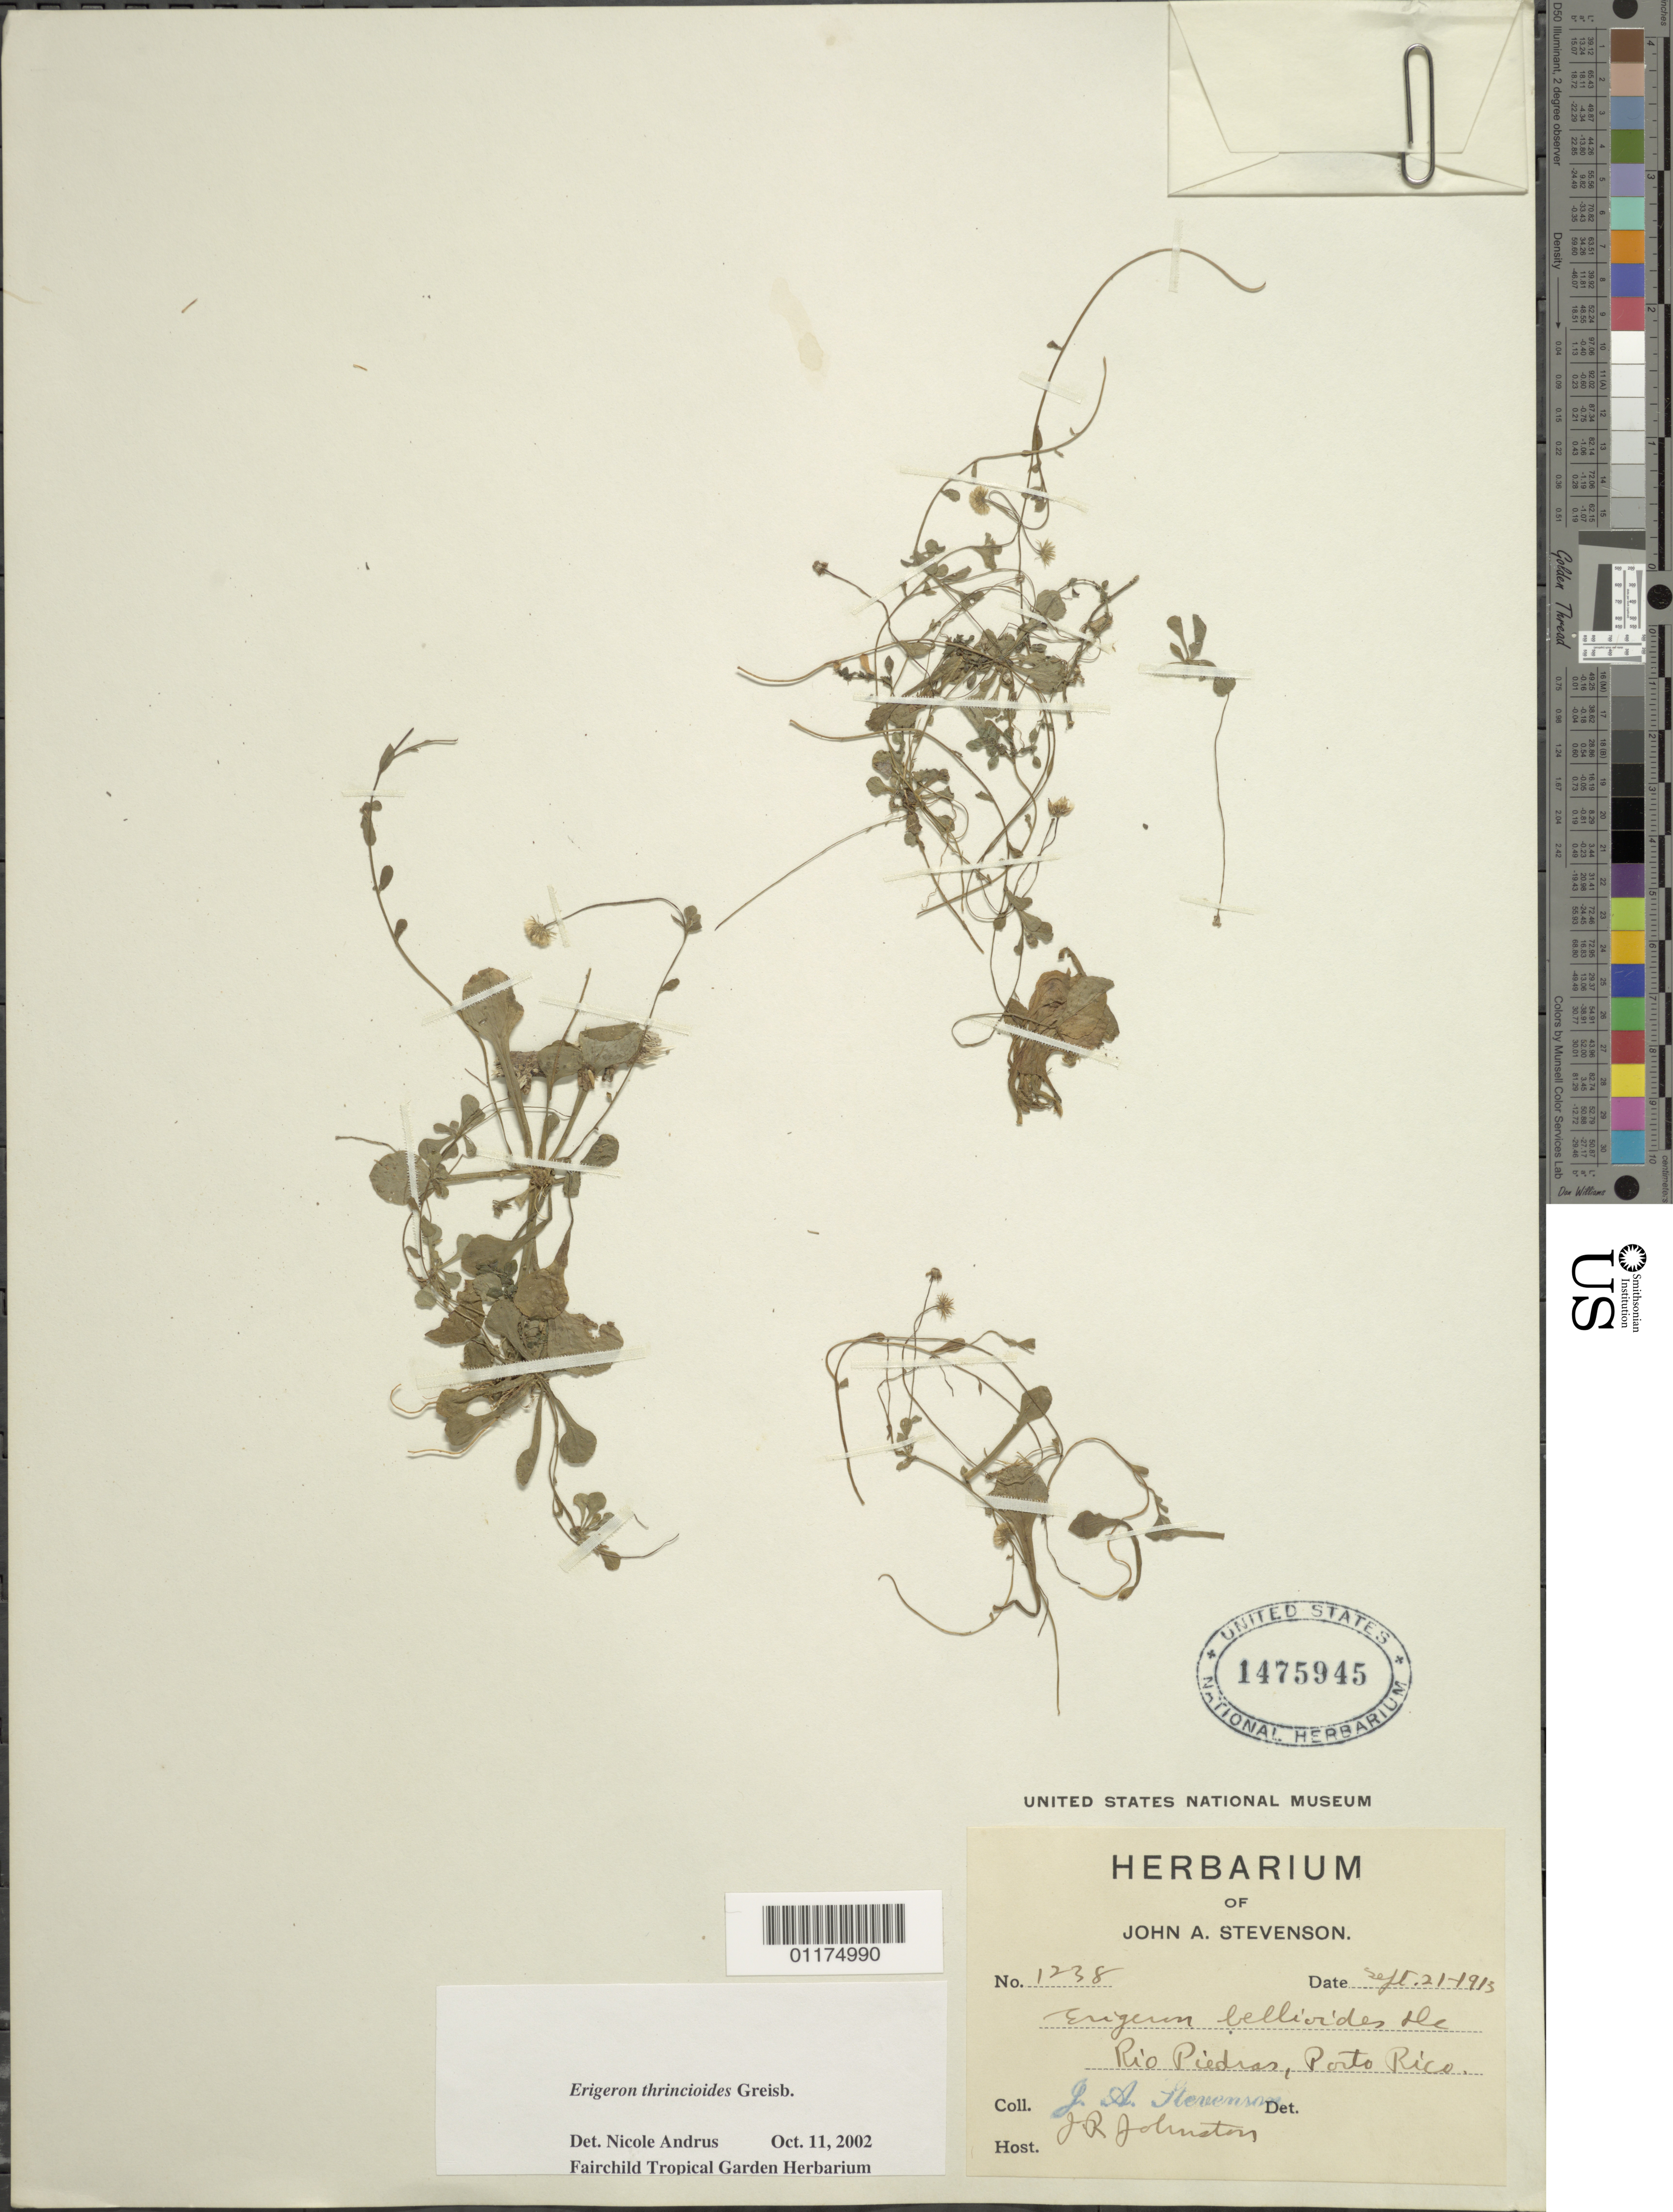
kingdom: Plantae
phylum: Tracheophyta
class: Magnoliopsida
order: Asterales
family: Asteraceae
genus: Erigeron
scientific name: Erigeron thrincioides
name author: Griseb.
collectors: J. Stevenson & J. Johnston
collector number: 1238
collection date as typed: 21 Sep 1913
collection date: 1913-09-21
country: Puerto Rico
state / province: San Juan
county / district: Río Piedras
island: Puerto Rico I.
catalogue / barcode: US 1475945